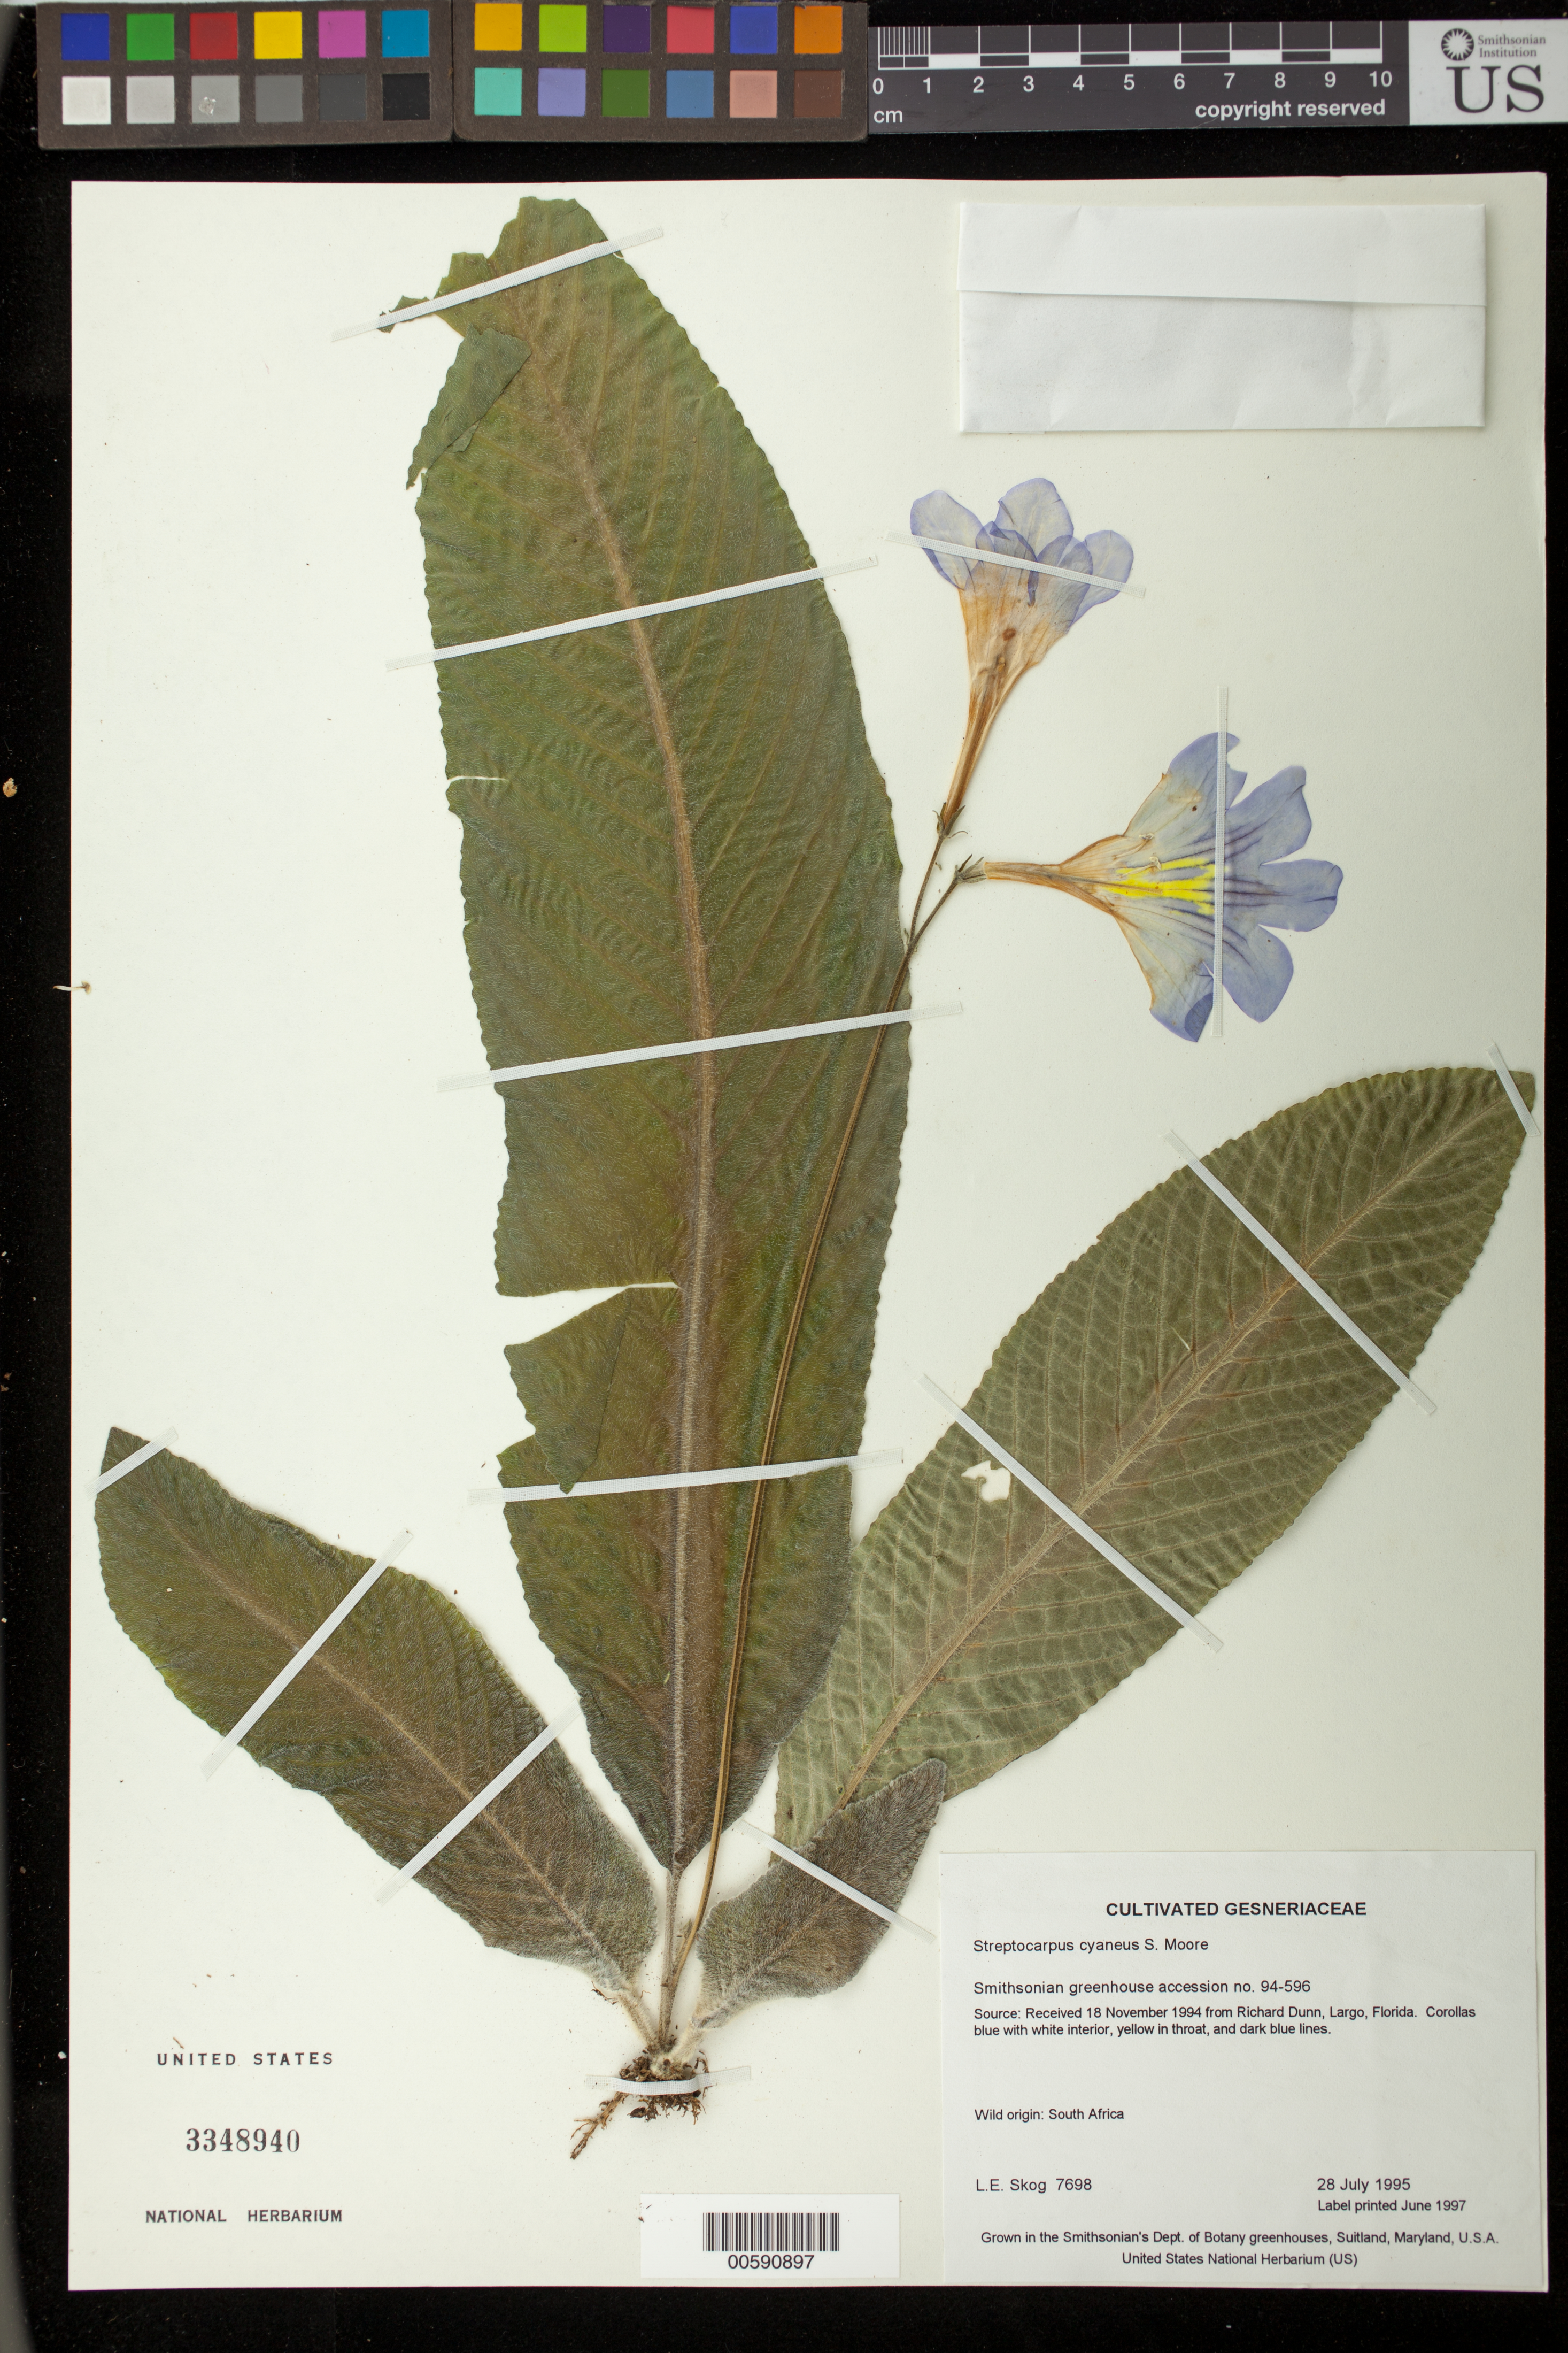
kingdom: Plantae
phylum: Tracheophyta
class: Magnoliopsida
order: Lamiales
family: Gesneriaceae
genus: Streptocarpus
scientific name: Streptocarpus cyaneus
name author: S. Moore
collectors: L. E. Skog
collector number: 7698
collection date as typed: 28 Jul 1995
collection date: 1995-07-28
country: South Africa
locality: Grown in the Smithsonian's Dept. of Botany greenhouses, Suitland, Maryland, U.S.A.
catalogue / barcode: US 3348940